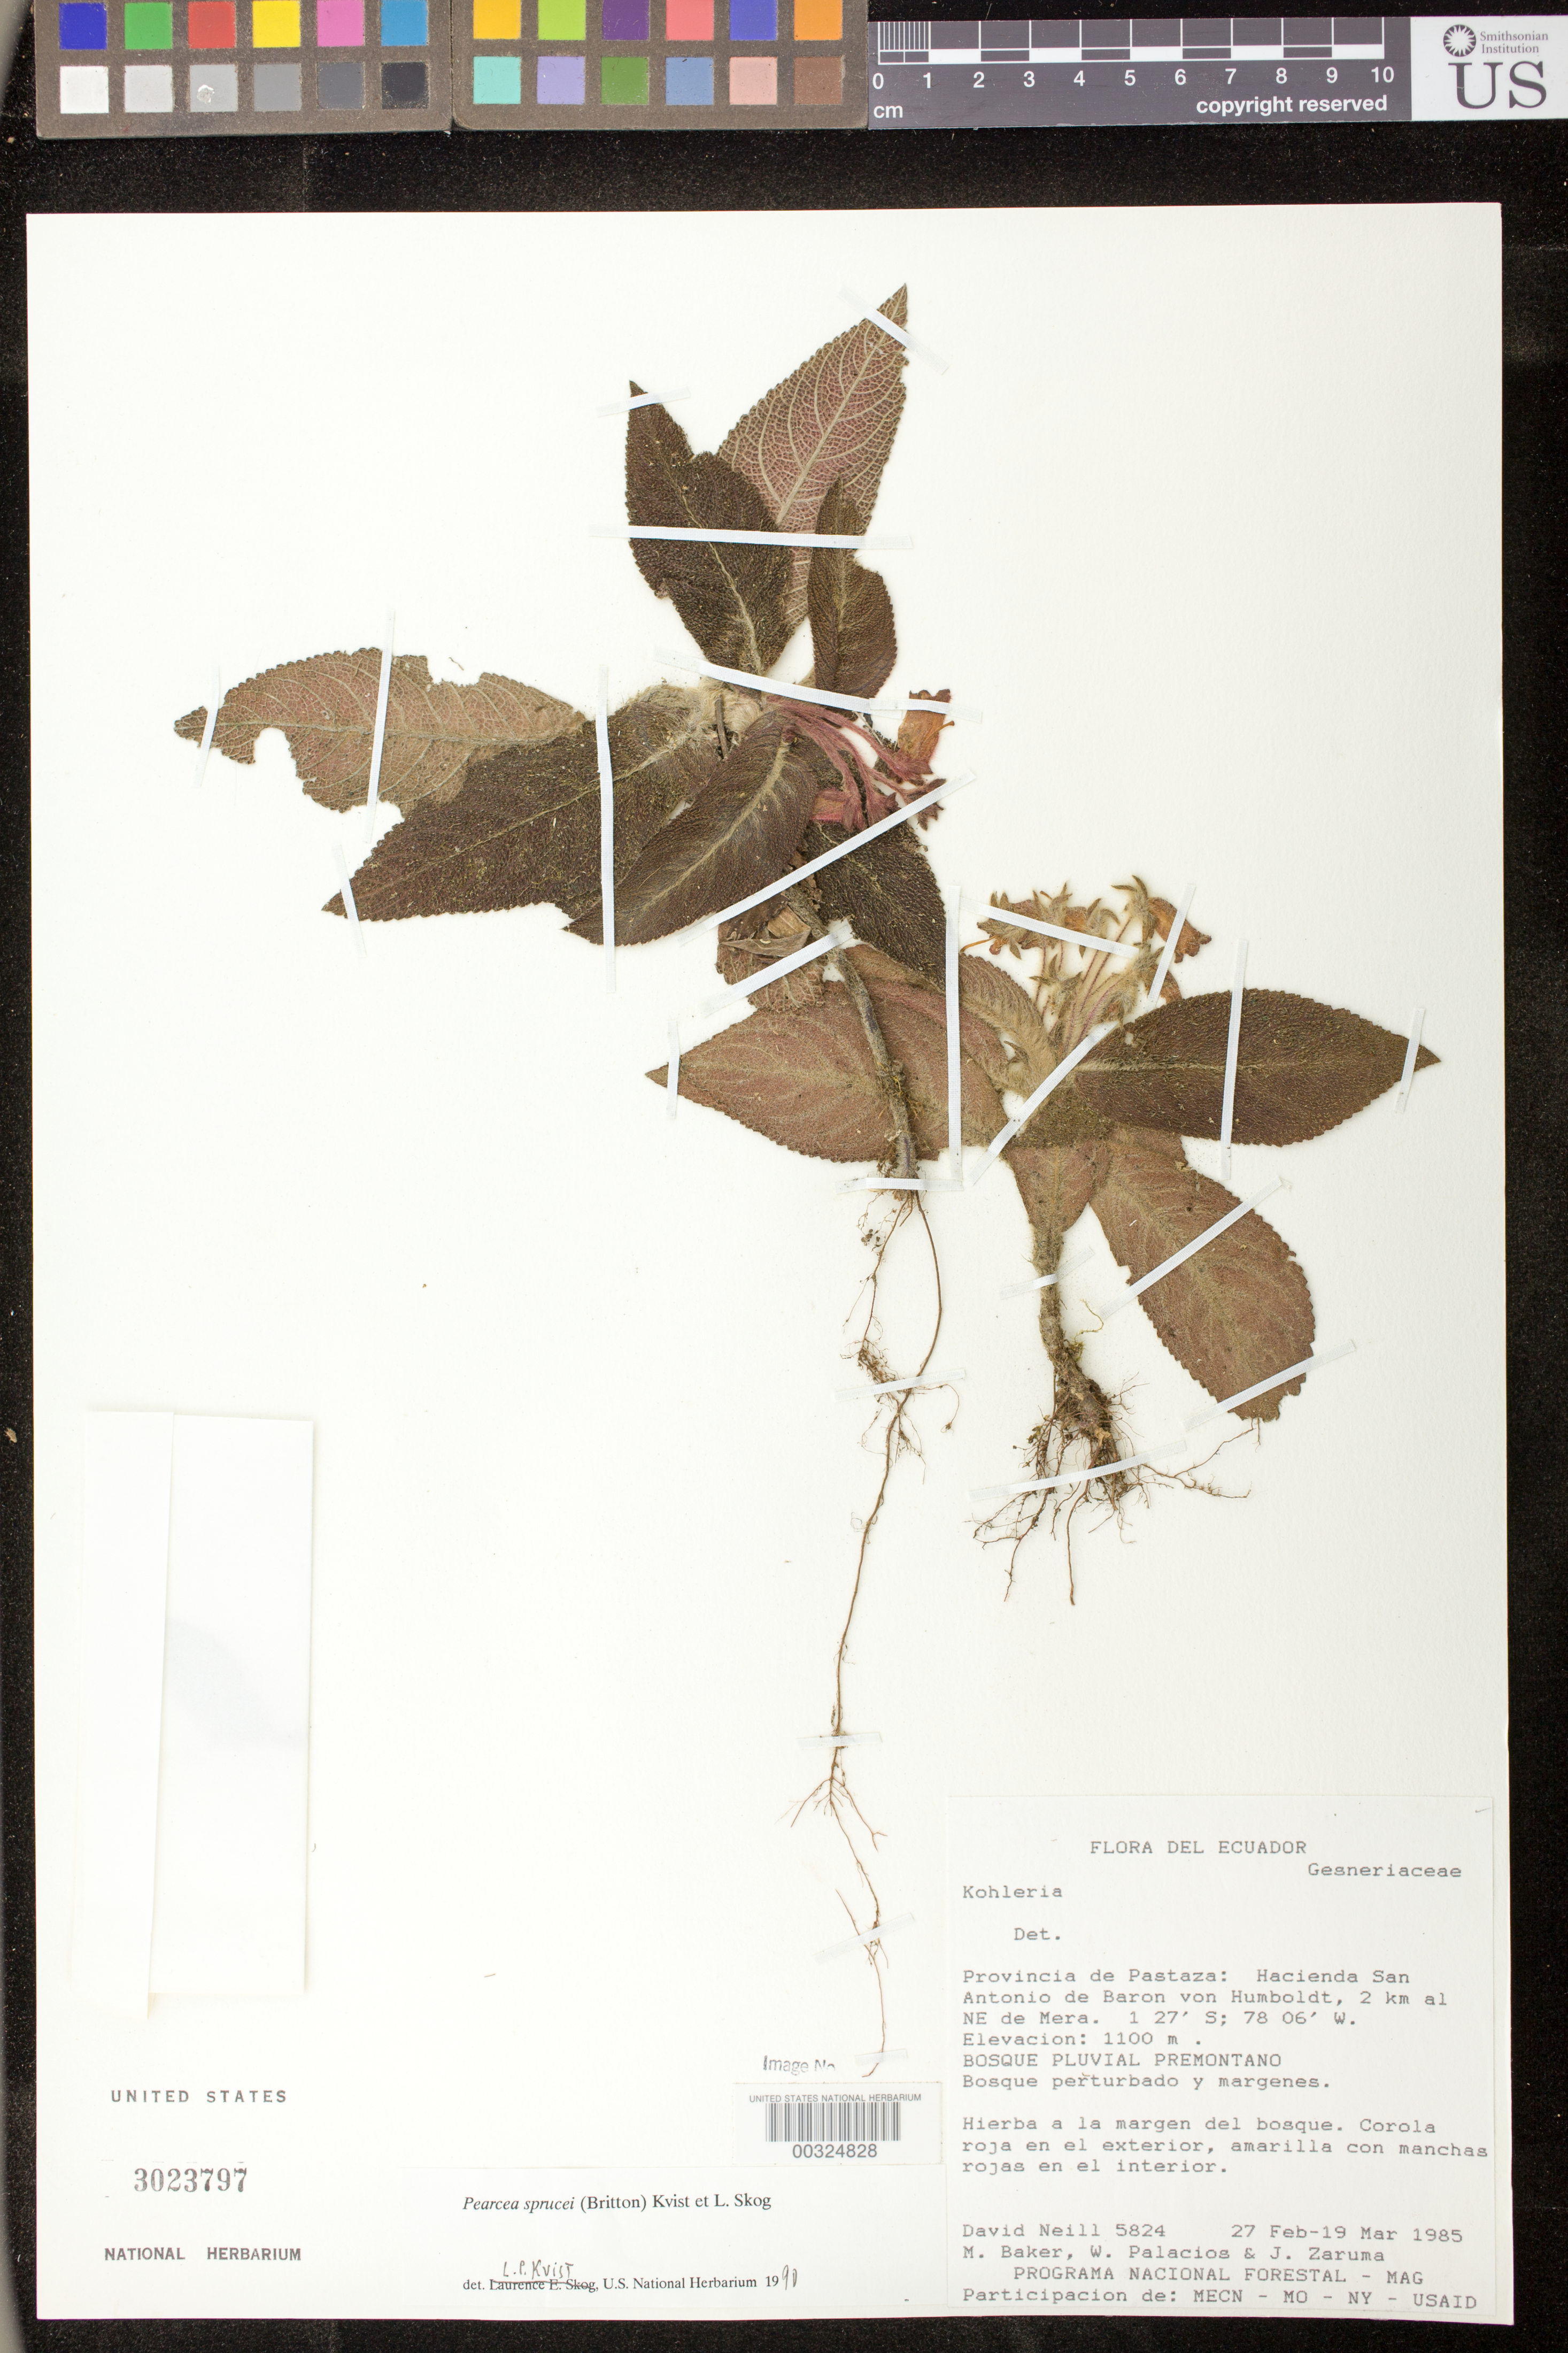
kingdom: Plantae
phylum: Tracheophyta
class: Magnoliopsida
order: Lamiales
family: Gesneriaceae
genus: Pearcea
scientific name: Pearcea sprucei var. sprucei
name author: (Britton ex Rusby) L.P. Kvist & L.E. Skog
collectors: D. A. Neill, M. Baker, W. Palacios & J. Zaruma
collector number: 5824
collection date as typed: Feb-Mar 1985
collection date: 1985-02/1985-03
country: Ecuador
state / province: Pastaza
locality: Hacienda San Antonio de Baron von Humboldt, 2 km NE of Mera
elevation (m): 1100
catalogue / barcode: US 3023797